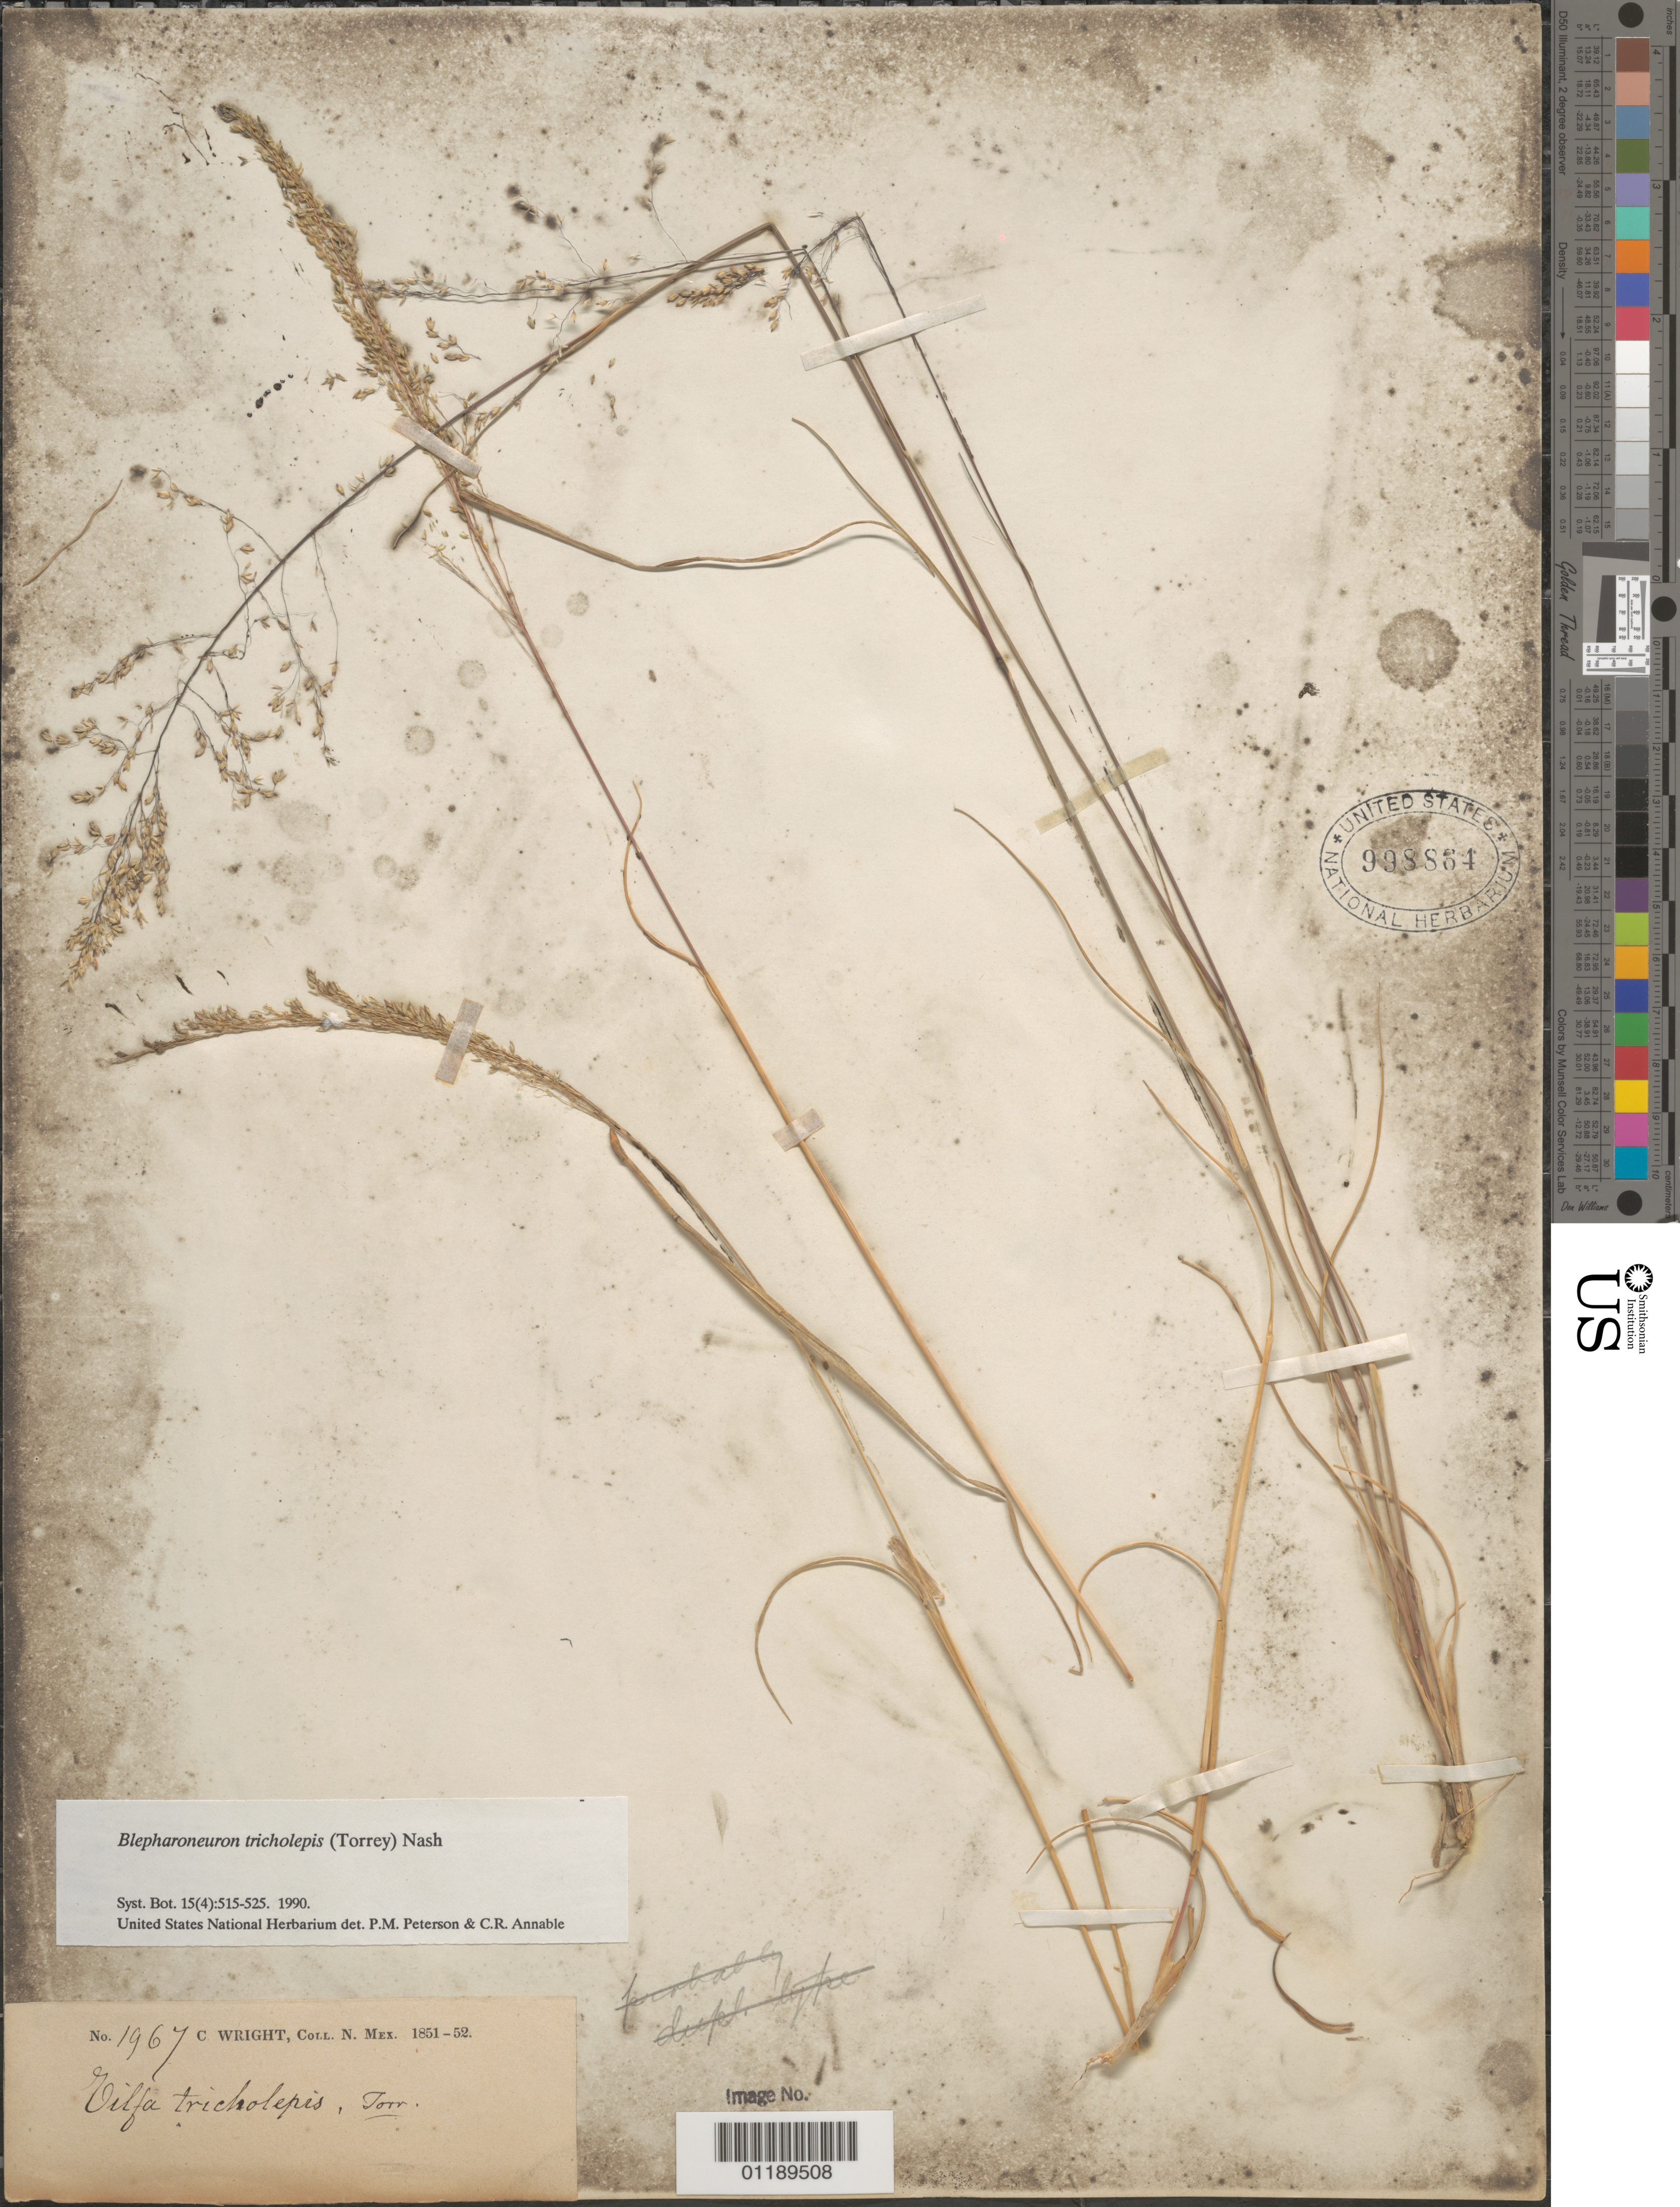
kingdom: Plantae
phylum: Tracheophyta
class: Liliopsida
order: Poales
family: Poaceae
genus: Blepharoneuron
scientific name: Blepharoneuron tricholepis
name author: (Torr.) Nash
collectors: C. Wright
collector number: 1967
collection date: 1851/1852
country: United States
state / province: New Mexico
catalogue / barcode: US 998864